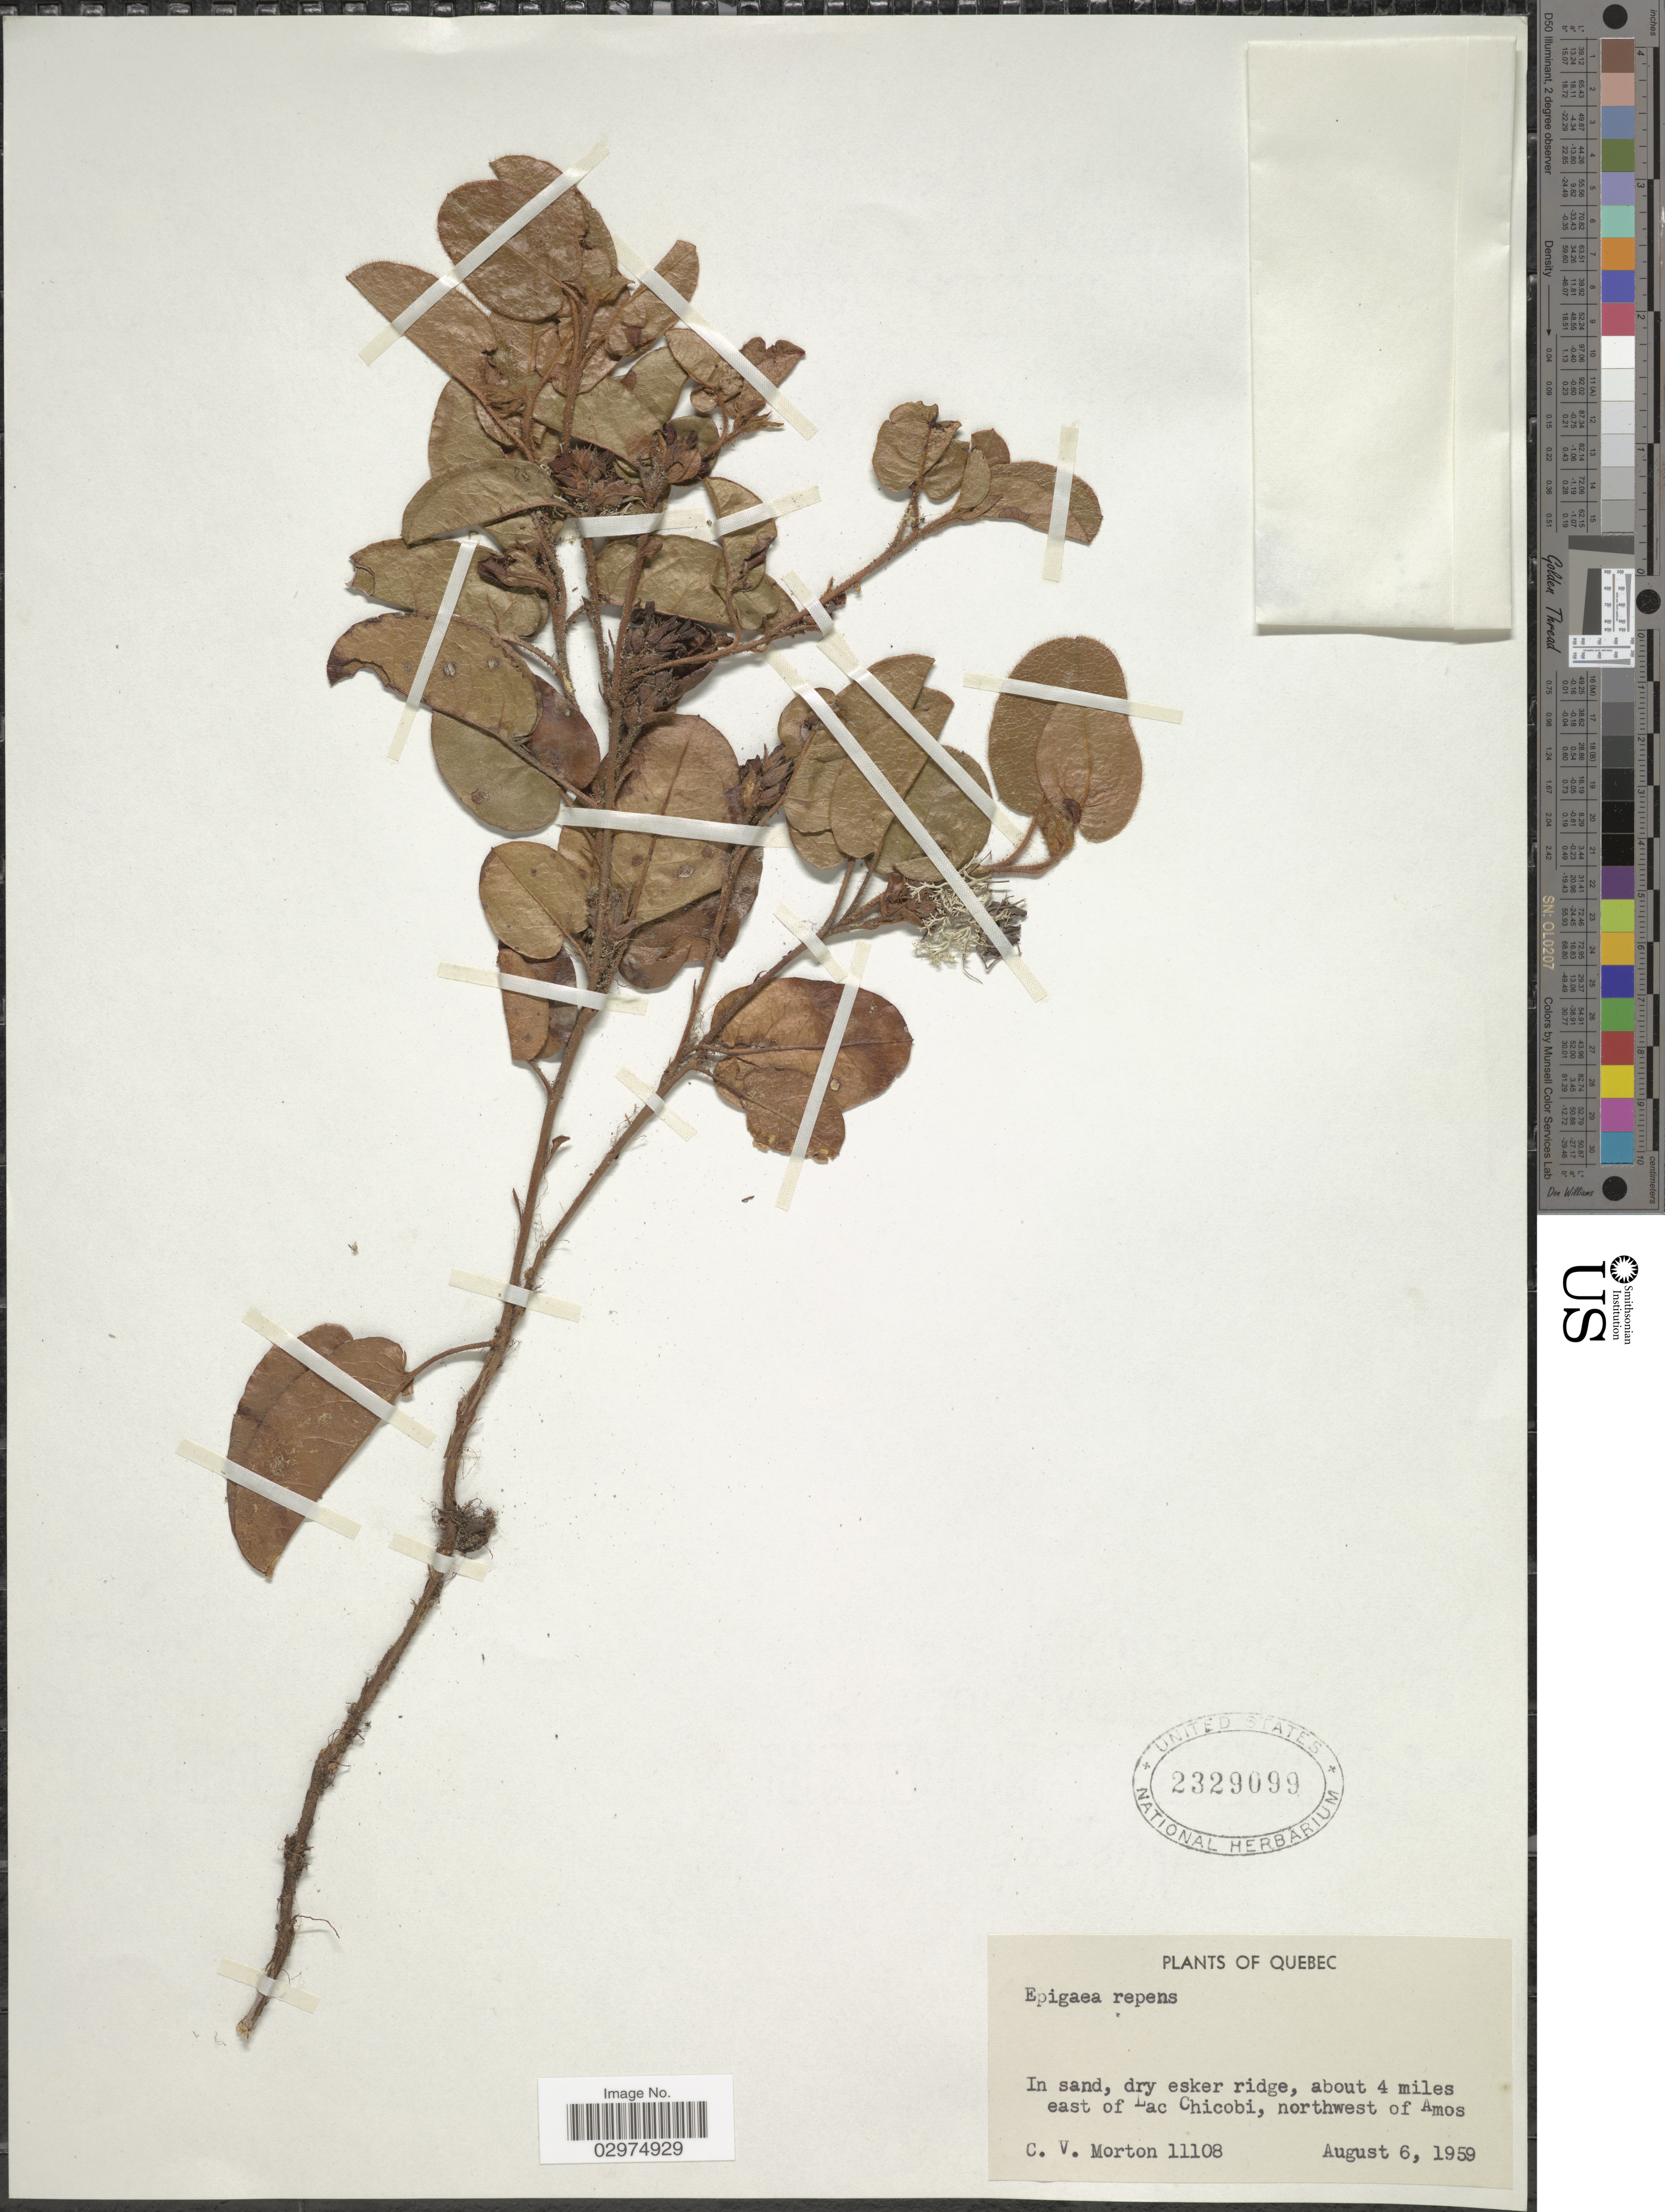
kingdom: Plantae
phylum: Tracheophyta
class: Magnoliopsida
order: Ericales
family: Ericaceae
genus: Epigaea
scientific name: Epigaea repens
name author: L.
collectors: C. V. Morton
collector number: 11108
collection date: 1959-08-06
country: Canada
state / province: Quebec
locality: About 4 miles east of Lac Chicobi, northwest of Amos.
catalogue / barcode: US 2329099